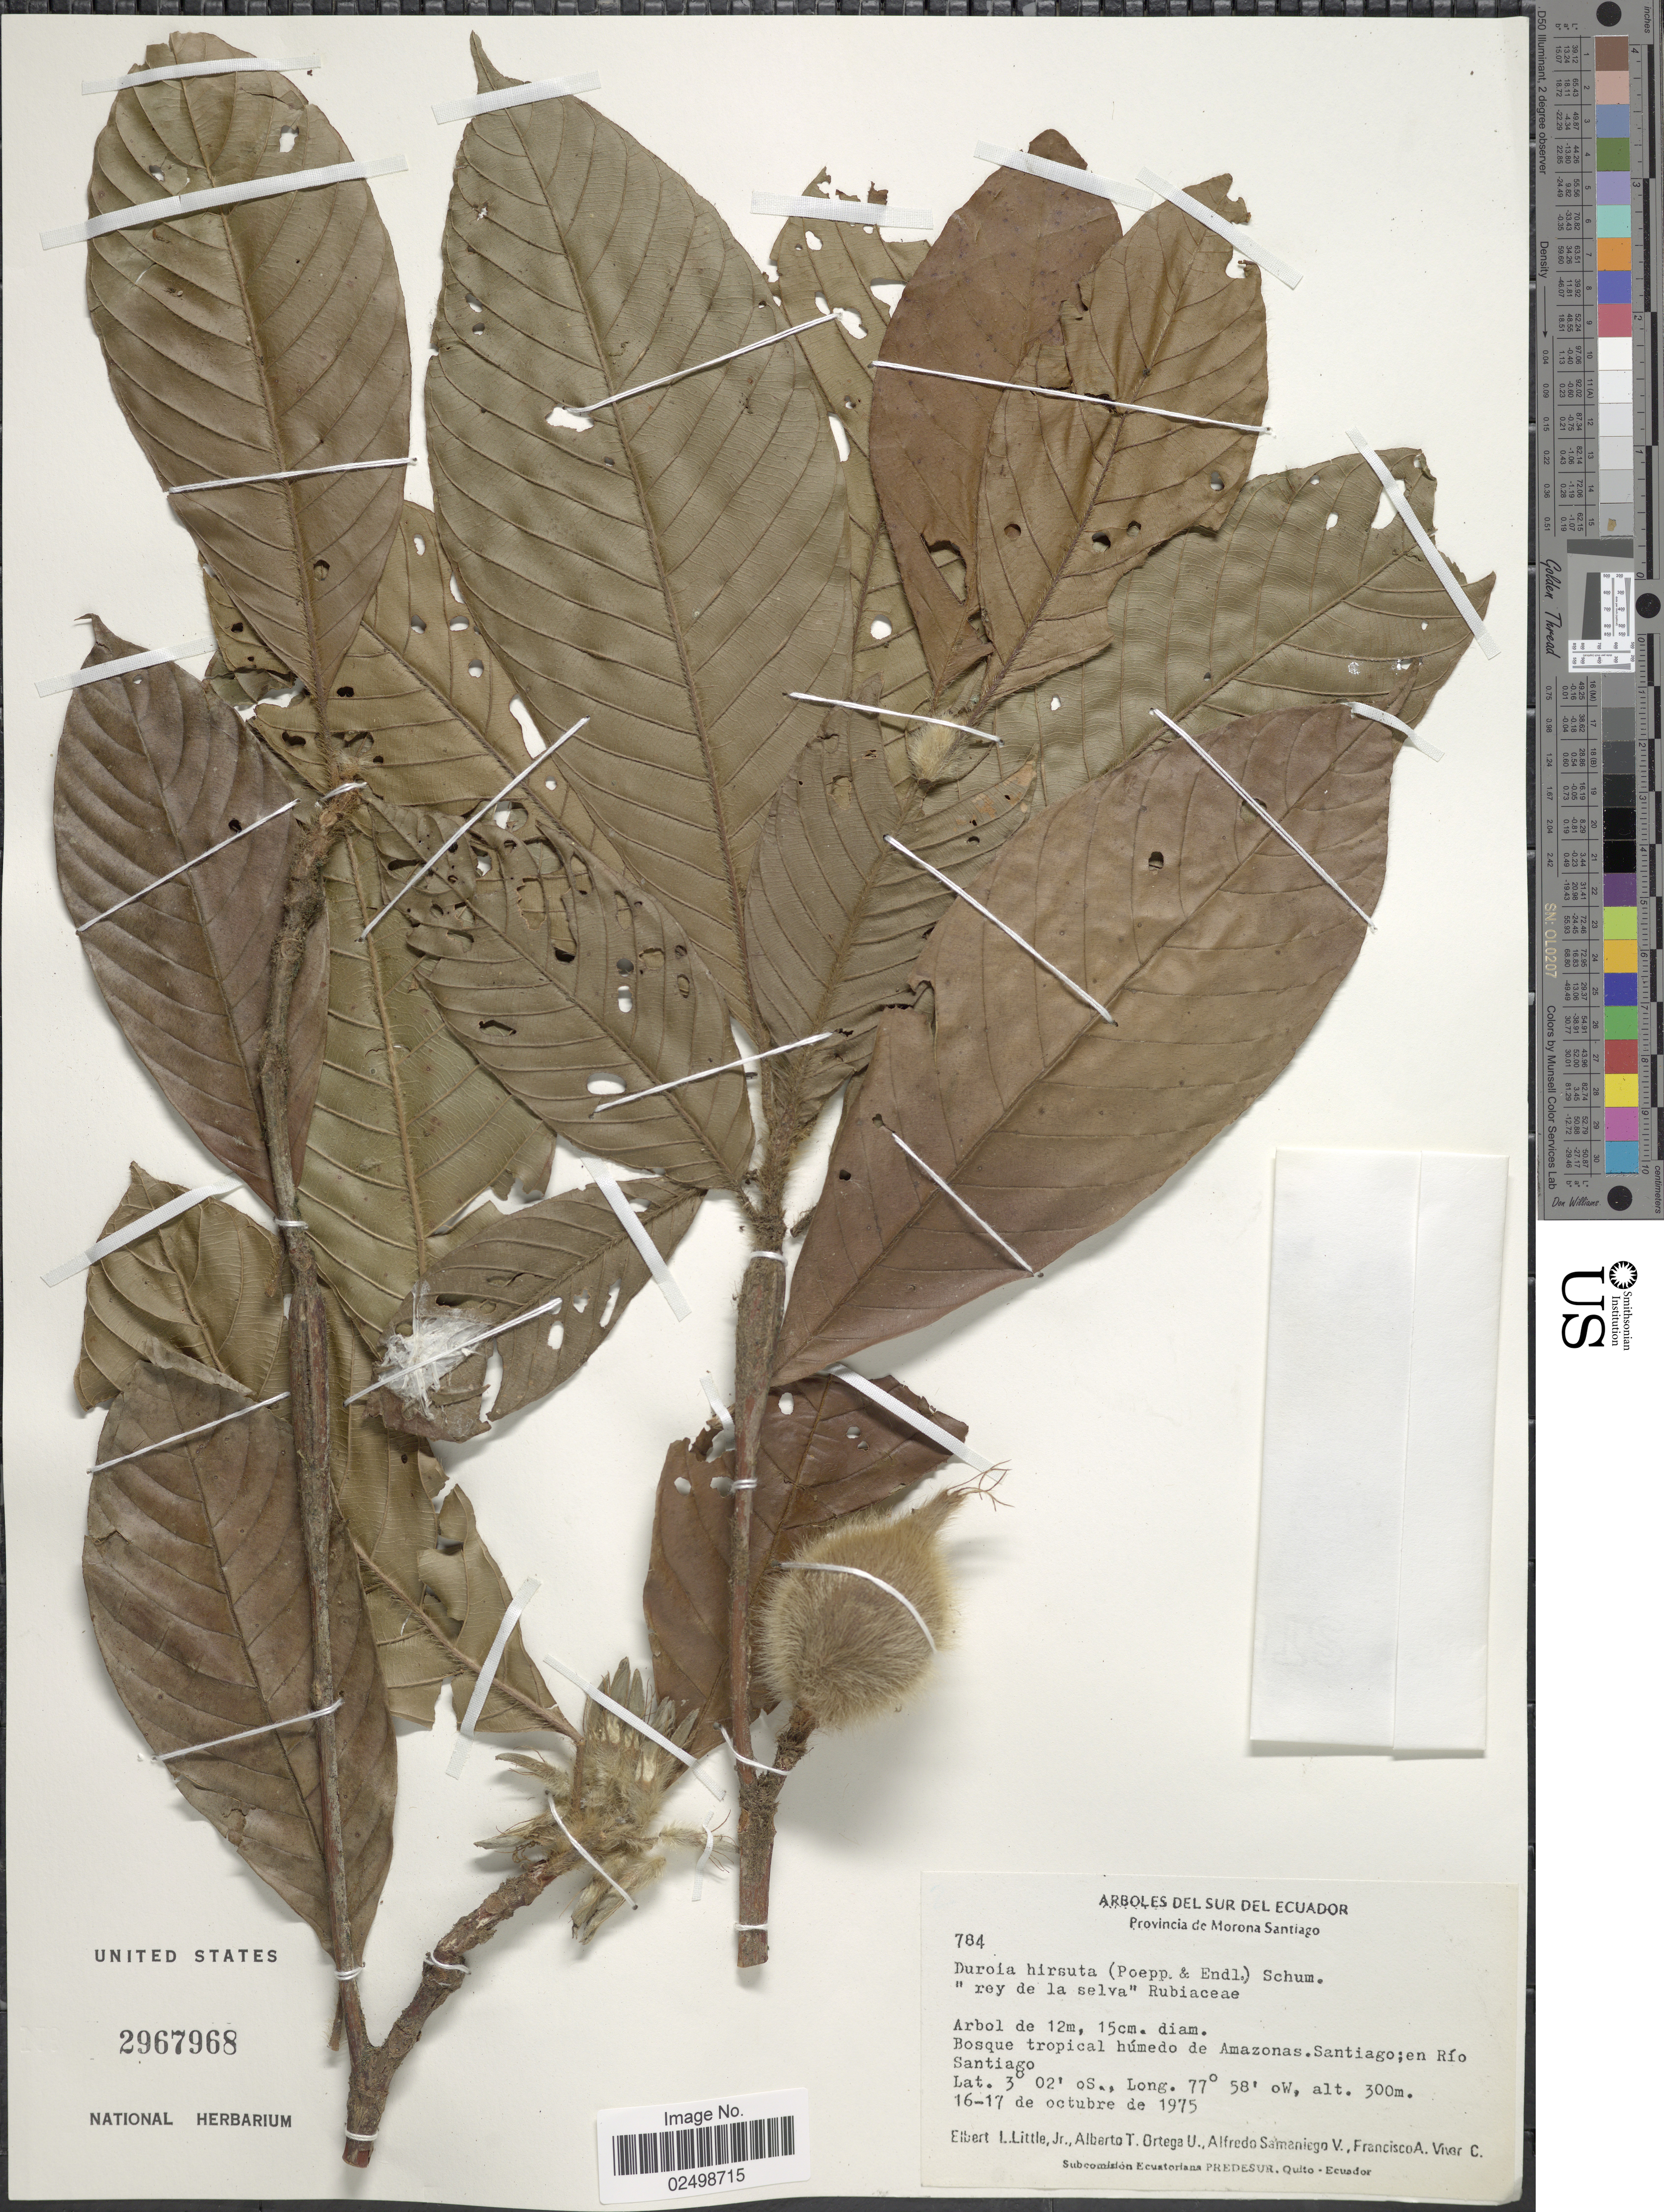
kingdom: Plantae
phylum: Tracheophyta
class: Magnoliopsida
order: Gentianales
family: Rubiaceae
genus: Duroia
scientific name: Duroia hirsuta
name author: (Poepp.) K. Schum.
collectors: E. L. Little, A. T. Ortega U., A. V. Samaniego & V. Francisco A.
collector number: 784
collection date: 1975-10-16/1975-10-17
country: Ecuador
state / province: Morona-Santiago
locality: Bosque tropical humedo de Amazonas. Santiago; en Rio Santiago.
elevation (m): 300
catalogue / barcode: US 2967968